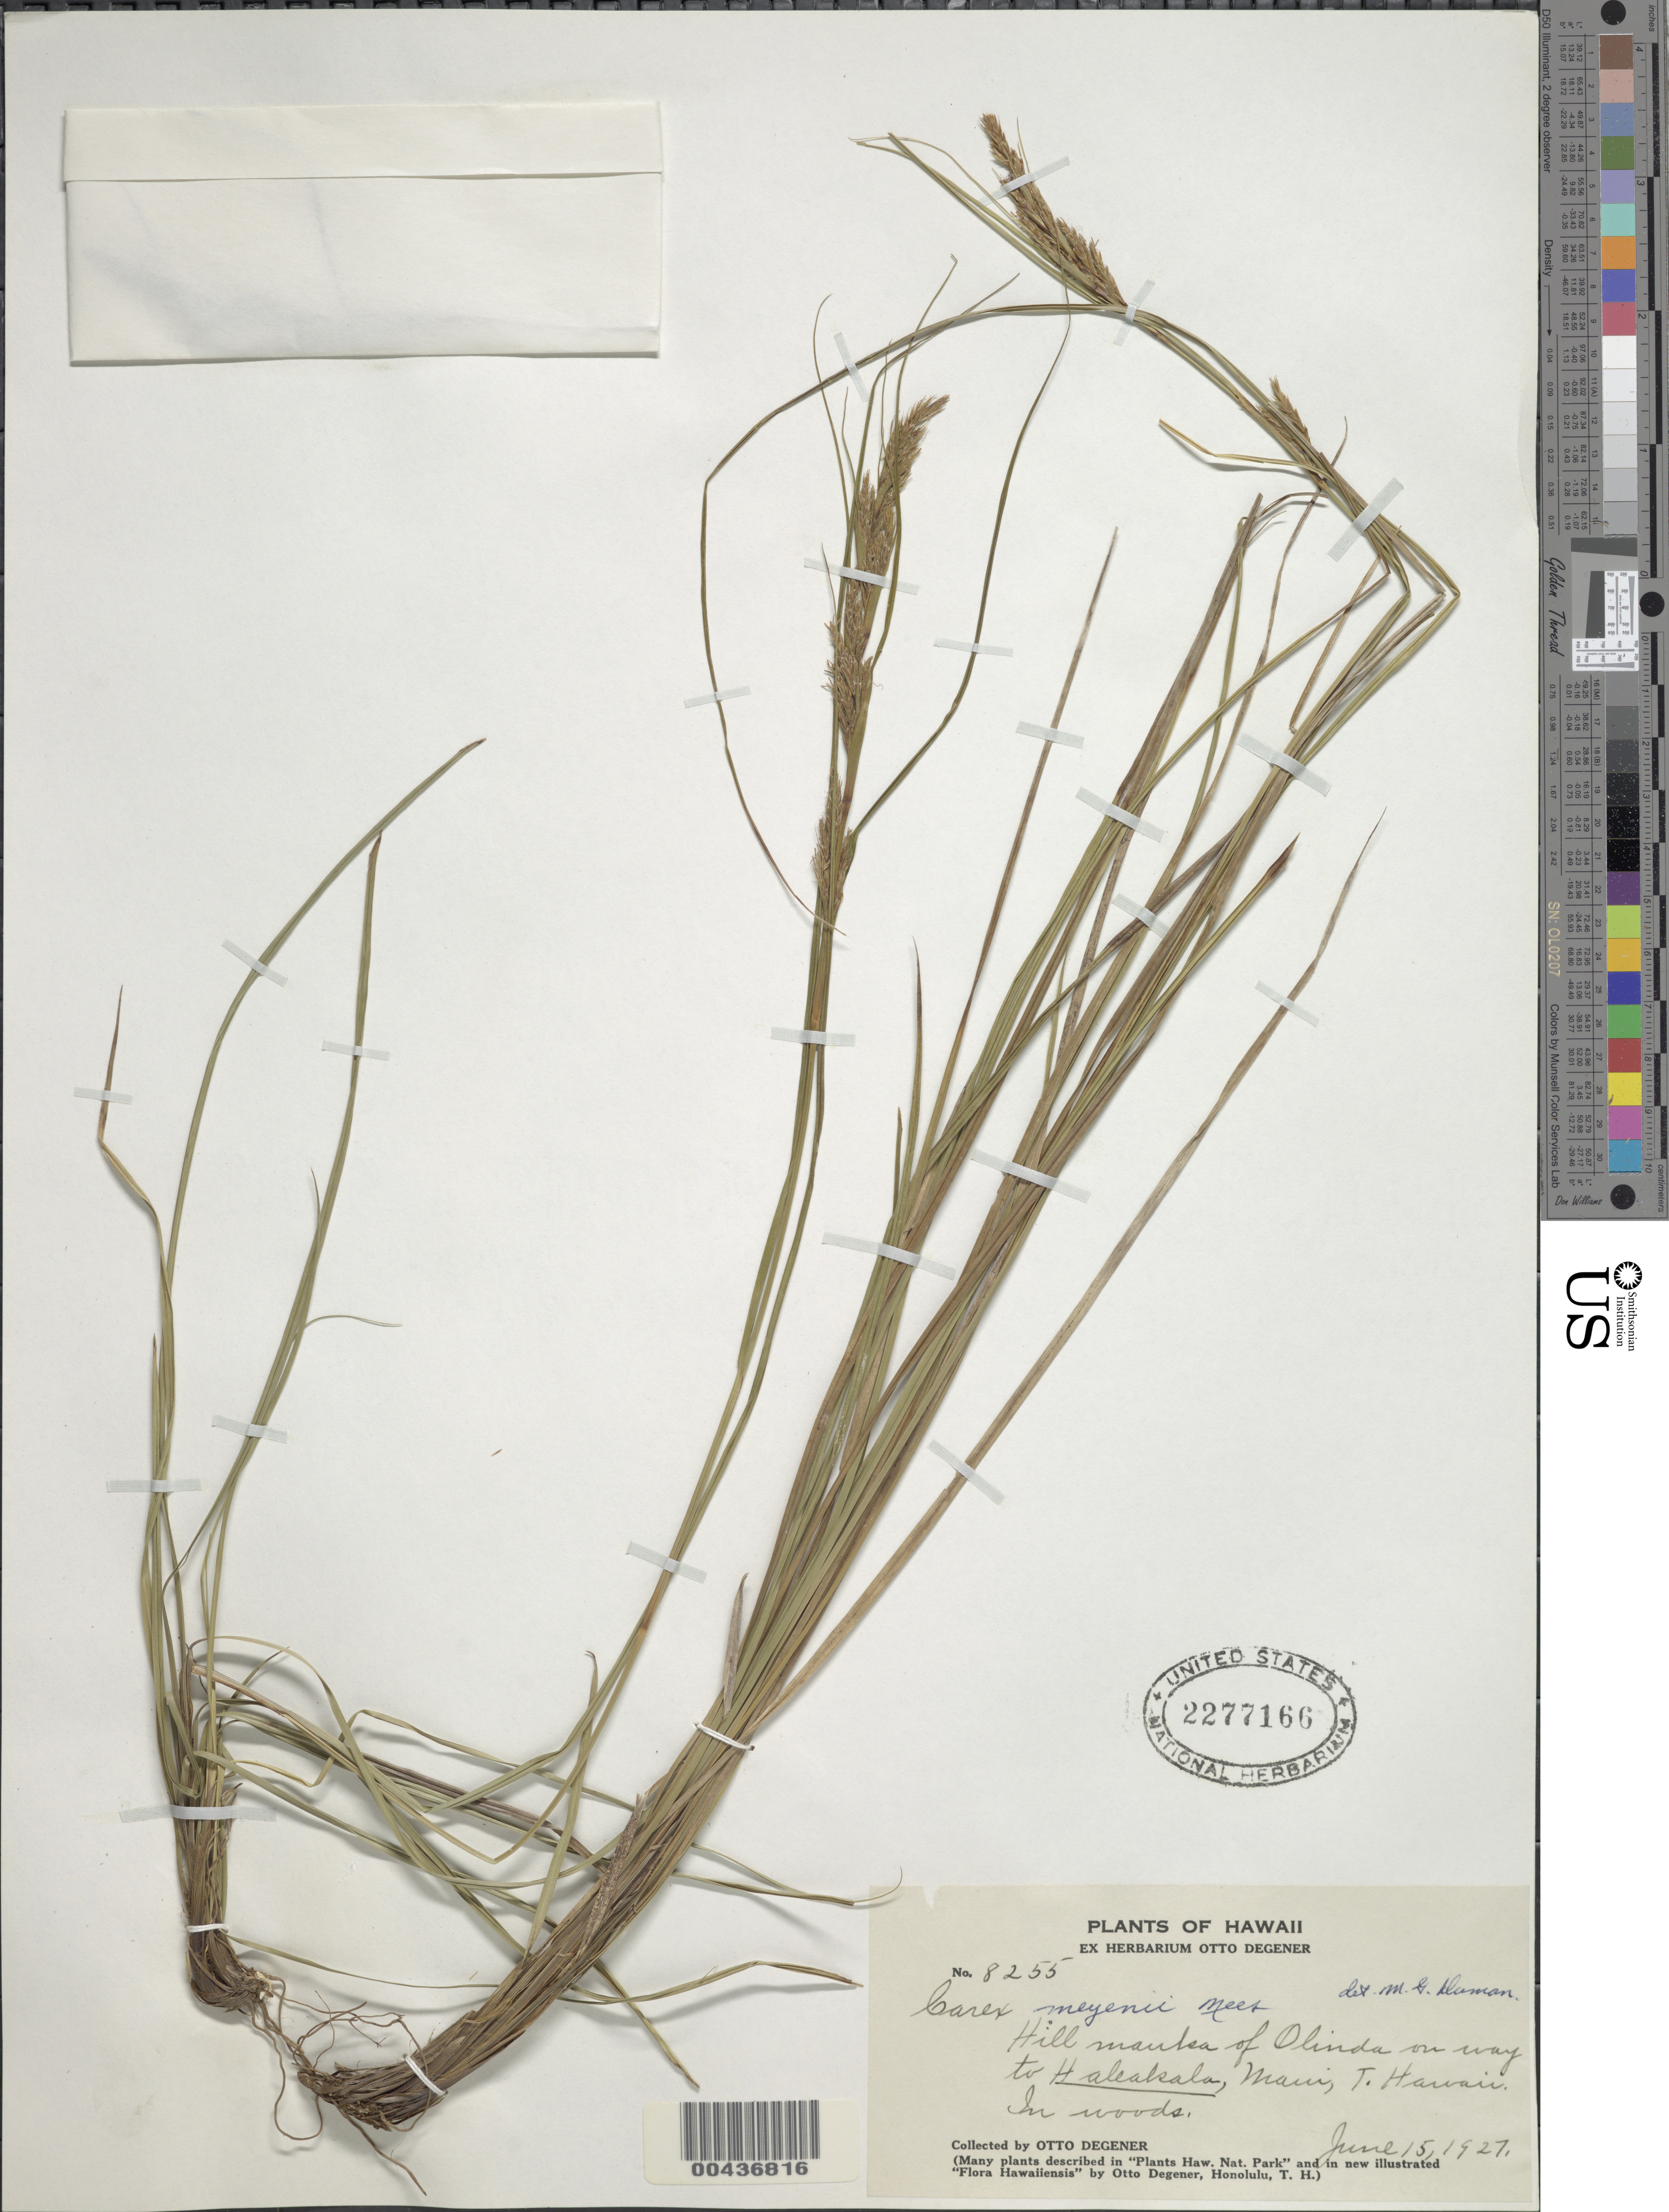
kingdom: Plantae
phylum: Tracheophyta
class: Liliopsida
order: Poales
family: Cyperaceae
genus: Carex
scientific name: Carex meyenii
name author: Nees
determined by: Duman, M. G.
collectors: O. Degener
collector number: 8255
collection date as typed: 15 Jun 1927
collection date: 1927-06-15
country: United States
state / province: Hawaii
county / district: Maui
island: Maui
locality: Hill mauka of Olinda on way to Haleakala, Maui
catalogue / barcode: US 2277166